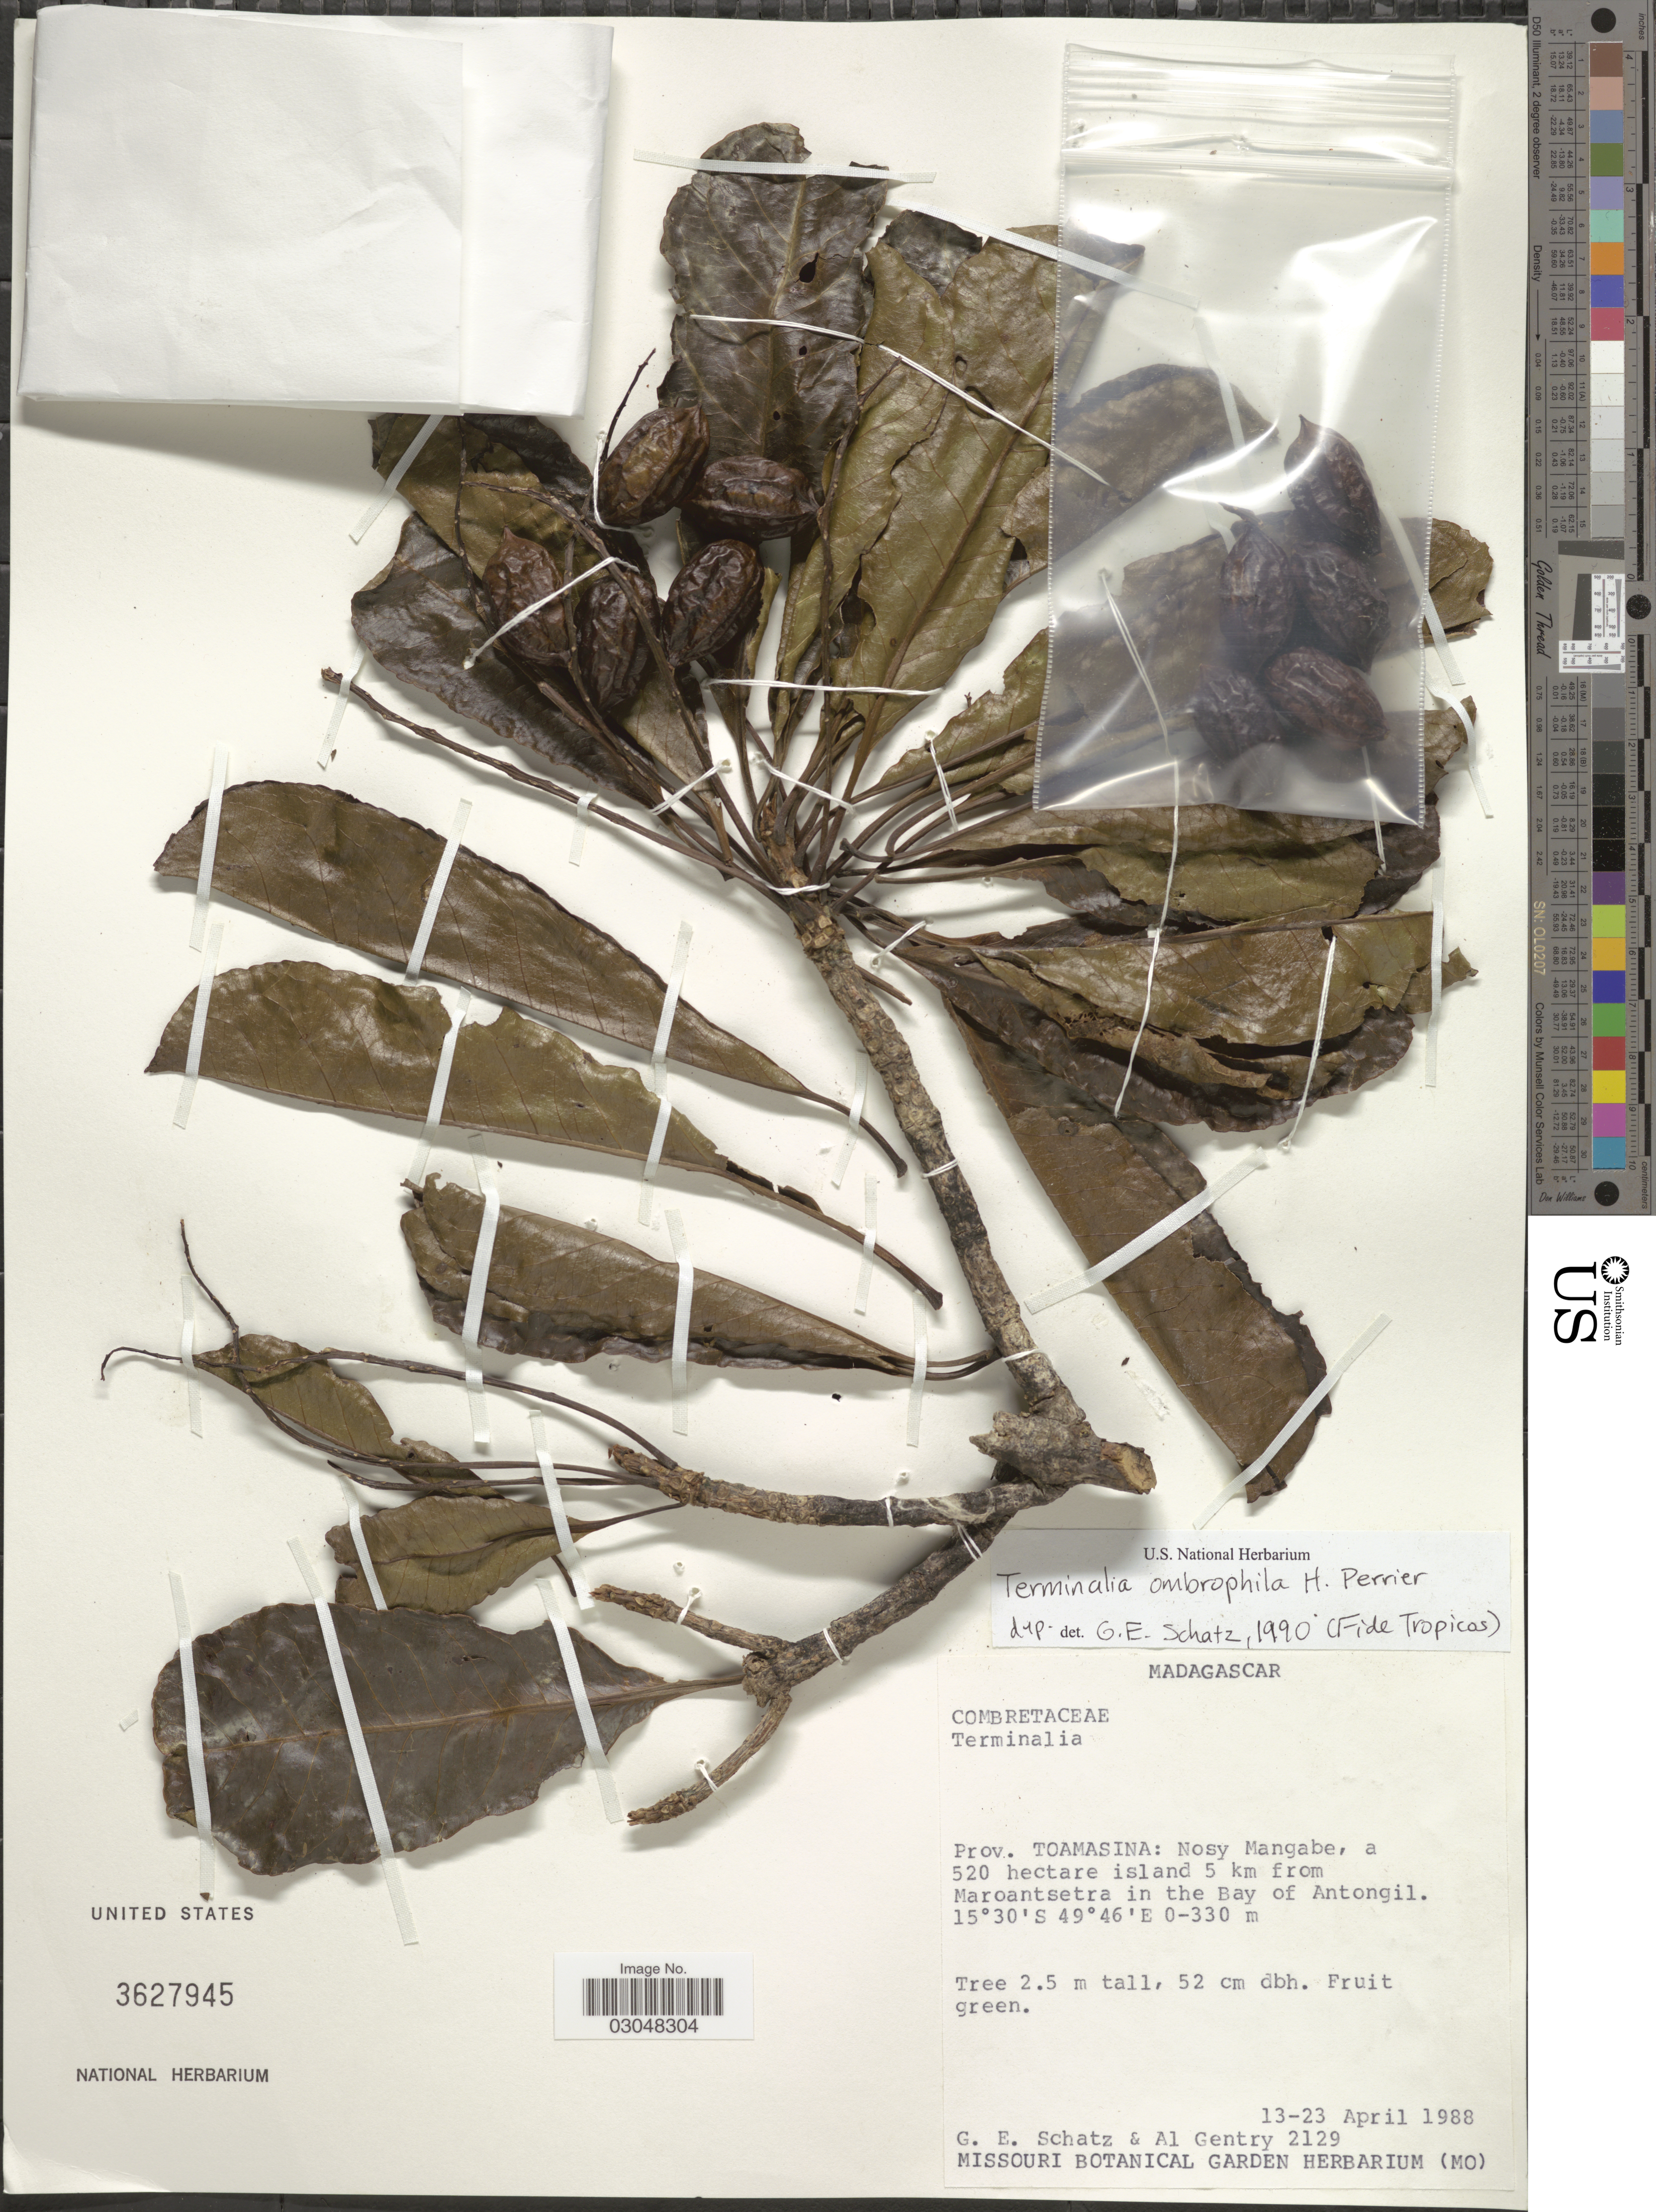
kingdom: Plantae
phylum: Tracheophyta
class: Magnoliopsida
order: Myrtales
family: Combretaceae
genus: Terminalia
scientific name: Terminalia ombrophila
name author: H. Perrier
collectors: G. Schatz & A. H. Gentry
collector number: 2129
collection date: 1988-04-13/1988-04-23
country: Madagascar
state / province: Analanjirofo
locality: Nosy Mangabe, a 520 hectare island 5 km from Maroantsetra in the Bay of Antongil.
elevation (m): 0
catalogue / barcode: US 3627945